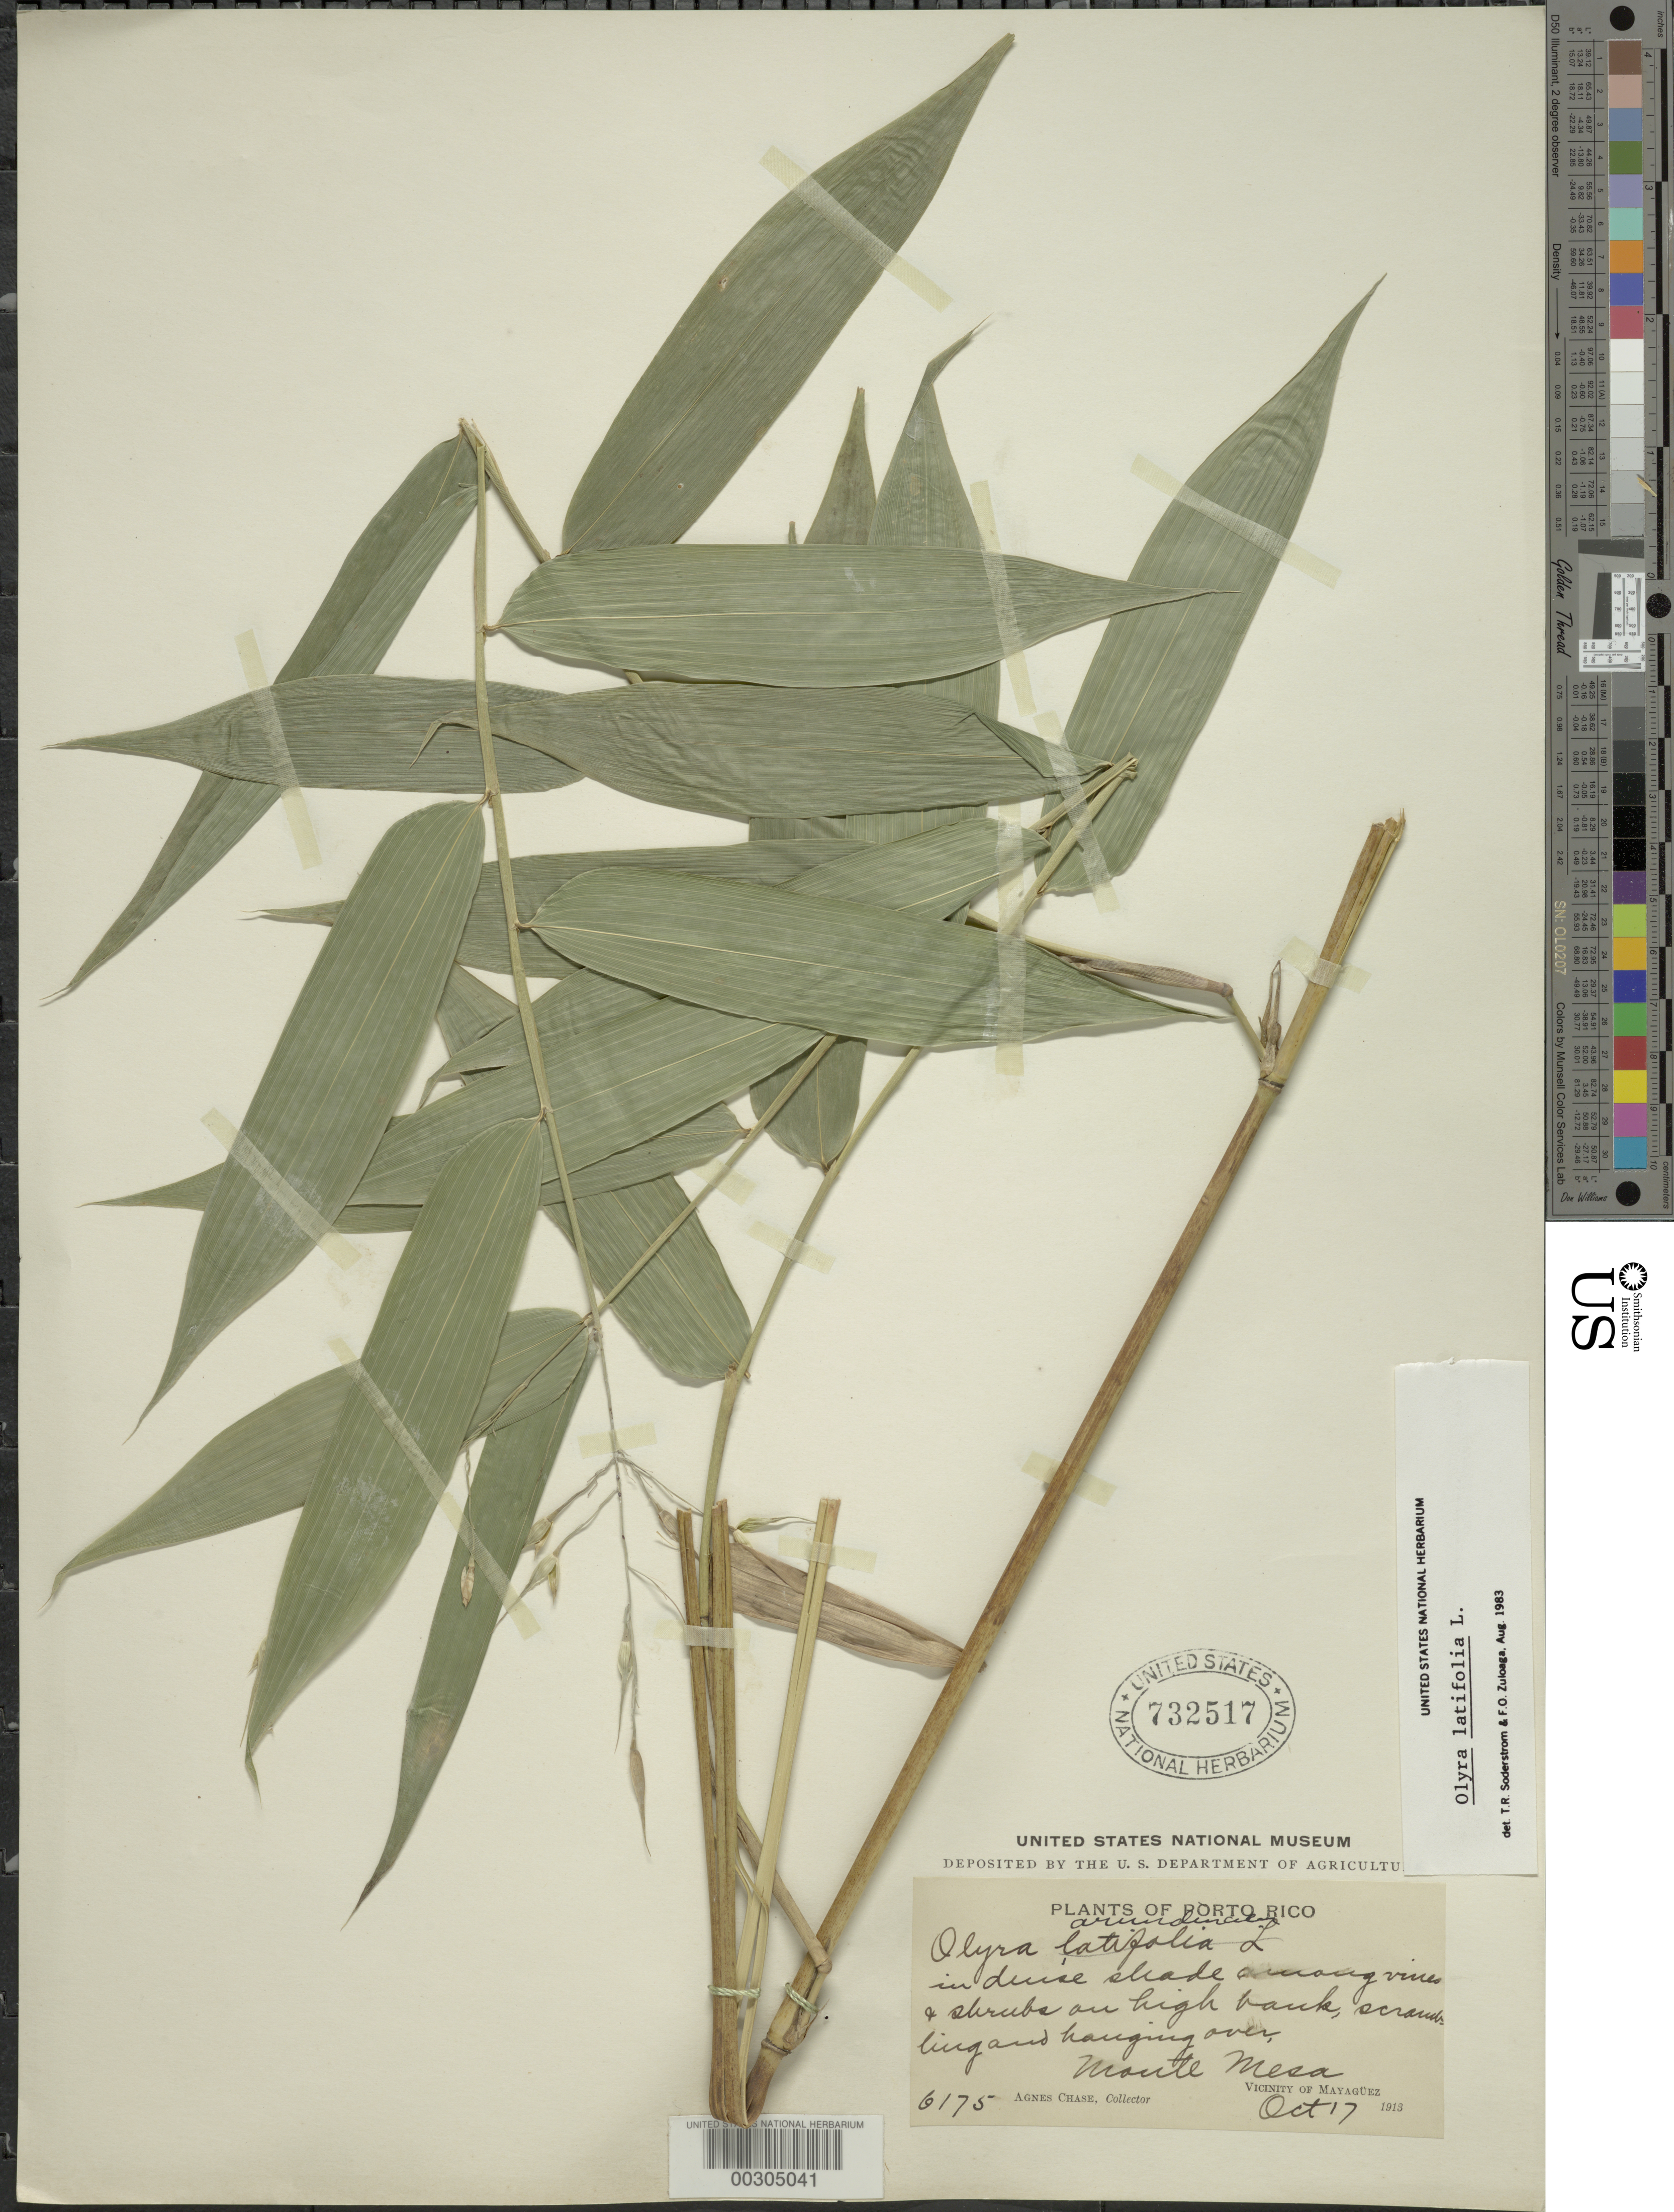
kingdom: Plantae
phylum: Tracheophyta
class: Liliopsida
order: Poales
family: Poaceae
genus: Olyra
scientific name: Olyra latifolia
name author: L.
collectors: A. Chase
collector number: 6175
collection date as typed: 17 Oct 1913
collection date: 1913-10-17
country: Puerto Rico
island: Greater Antilles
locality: Monte mesa, mayaguez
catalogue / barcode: US 732517